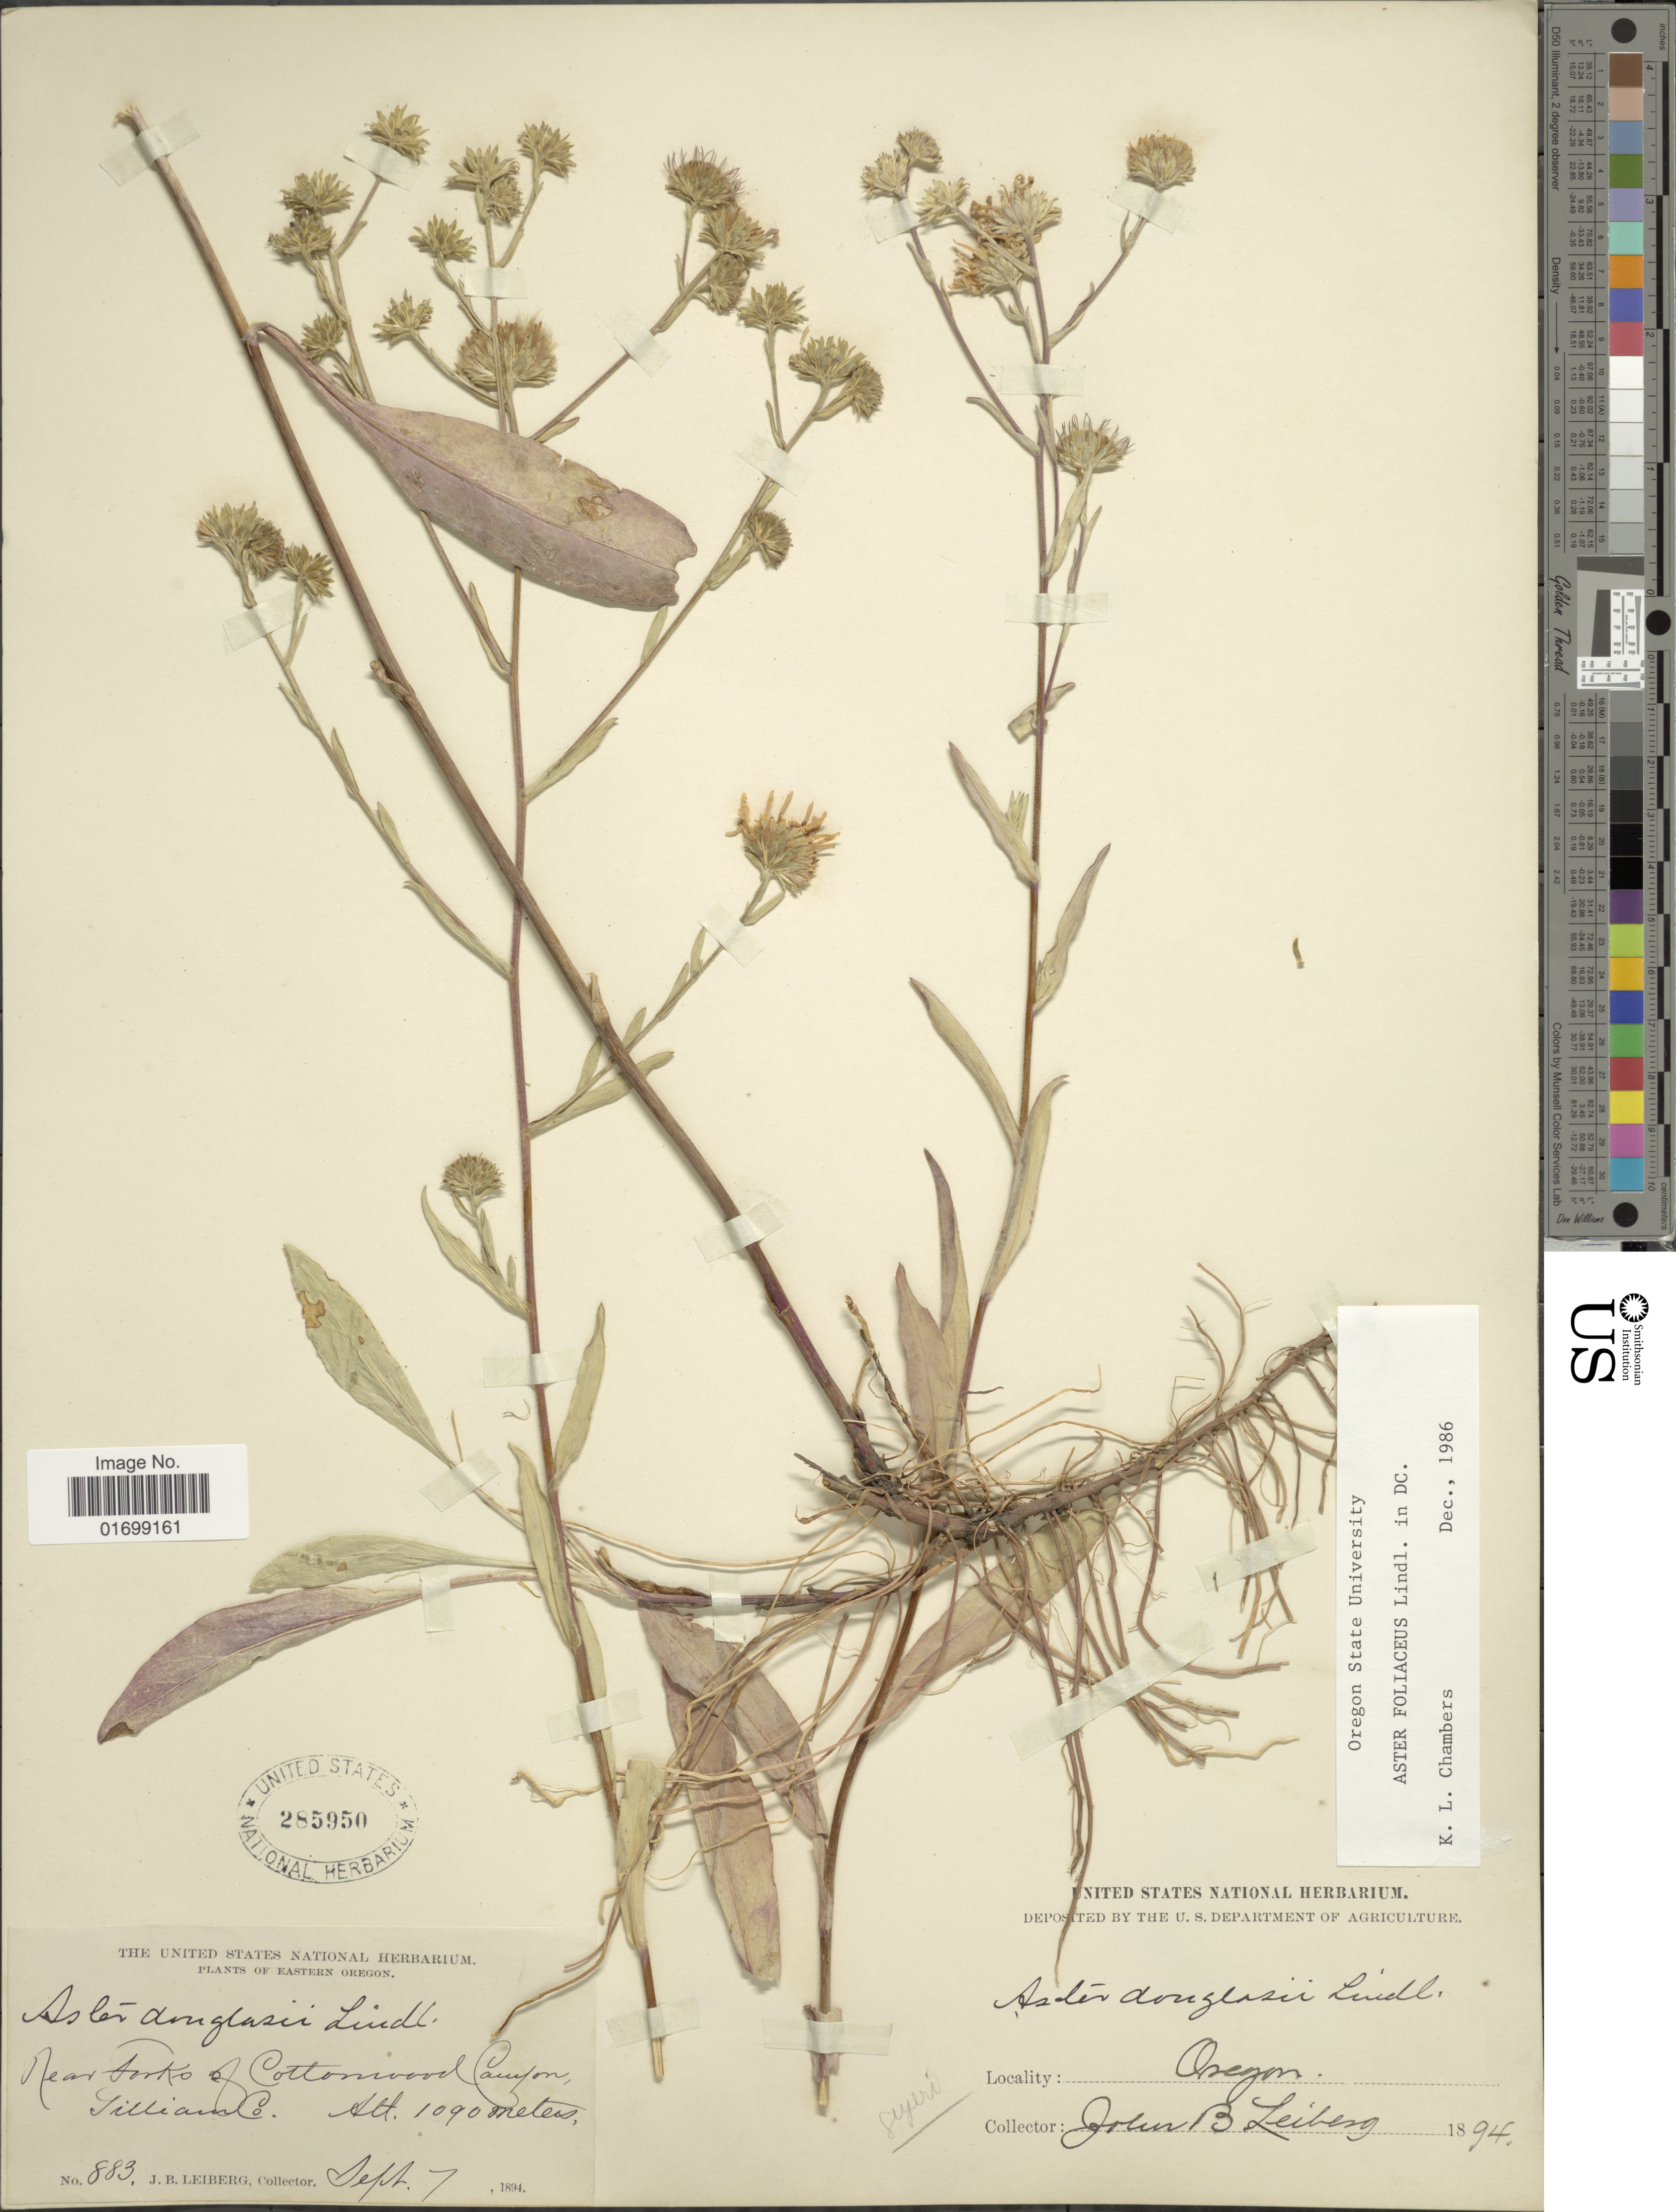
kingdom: Plantae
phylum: Tracheophyta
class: Magnoliopsida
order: Asterales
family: Asteraceae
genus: Symphyotrichum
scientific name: Symphyotrichum foliaceum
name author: (Lindl. ex DC.) G.L. Nesom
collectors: J. B. Leiberg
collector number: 883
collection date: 1894-09-07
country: United States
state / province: Oregon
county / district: Gilliam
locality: Near Forks of Cottonwood Canyon, Gilliam Co.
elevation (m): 1090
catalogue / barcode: US 285950